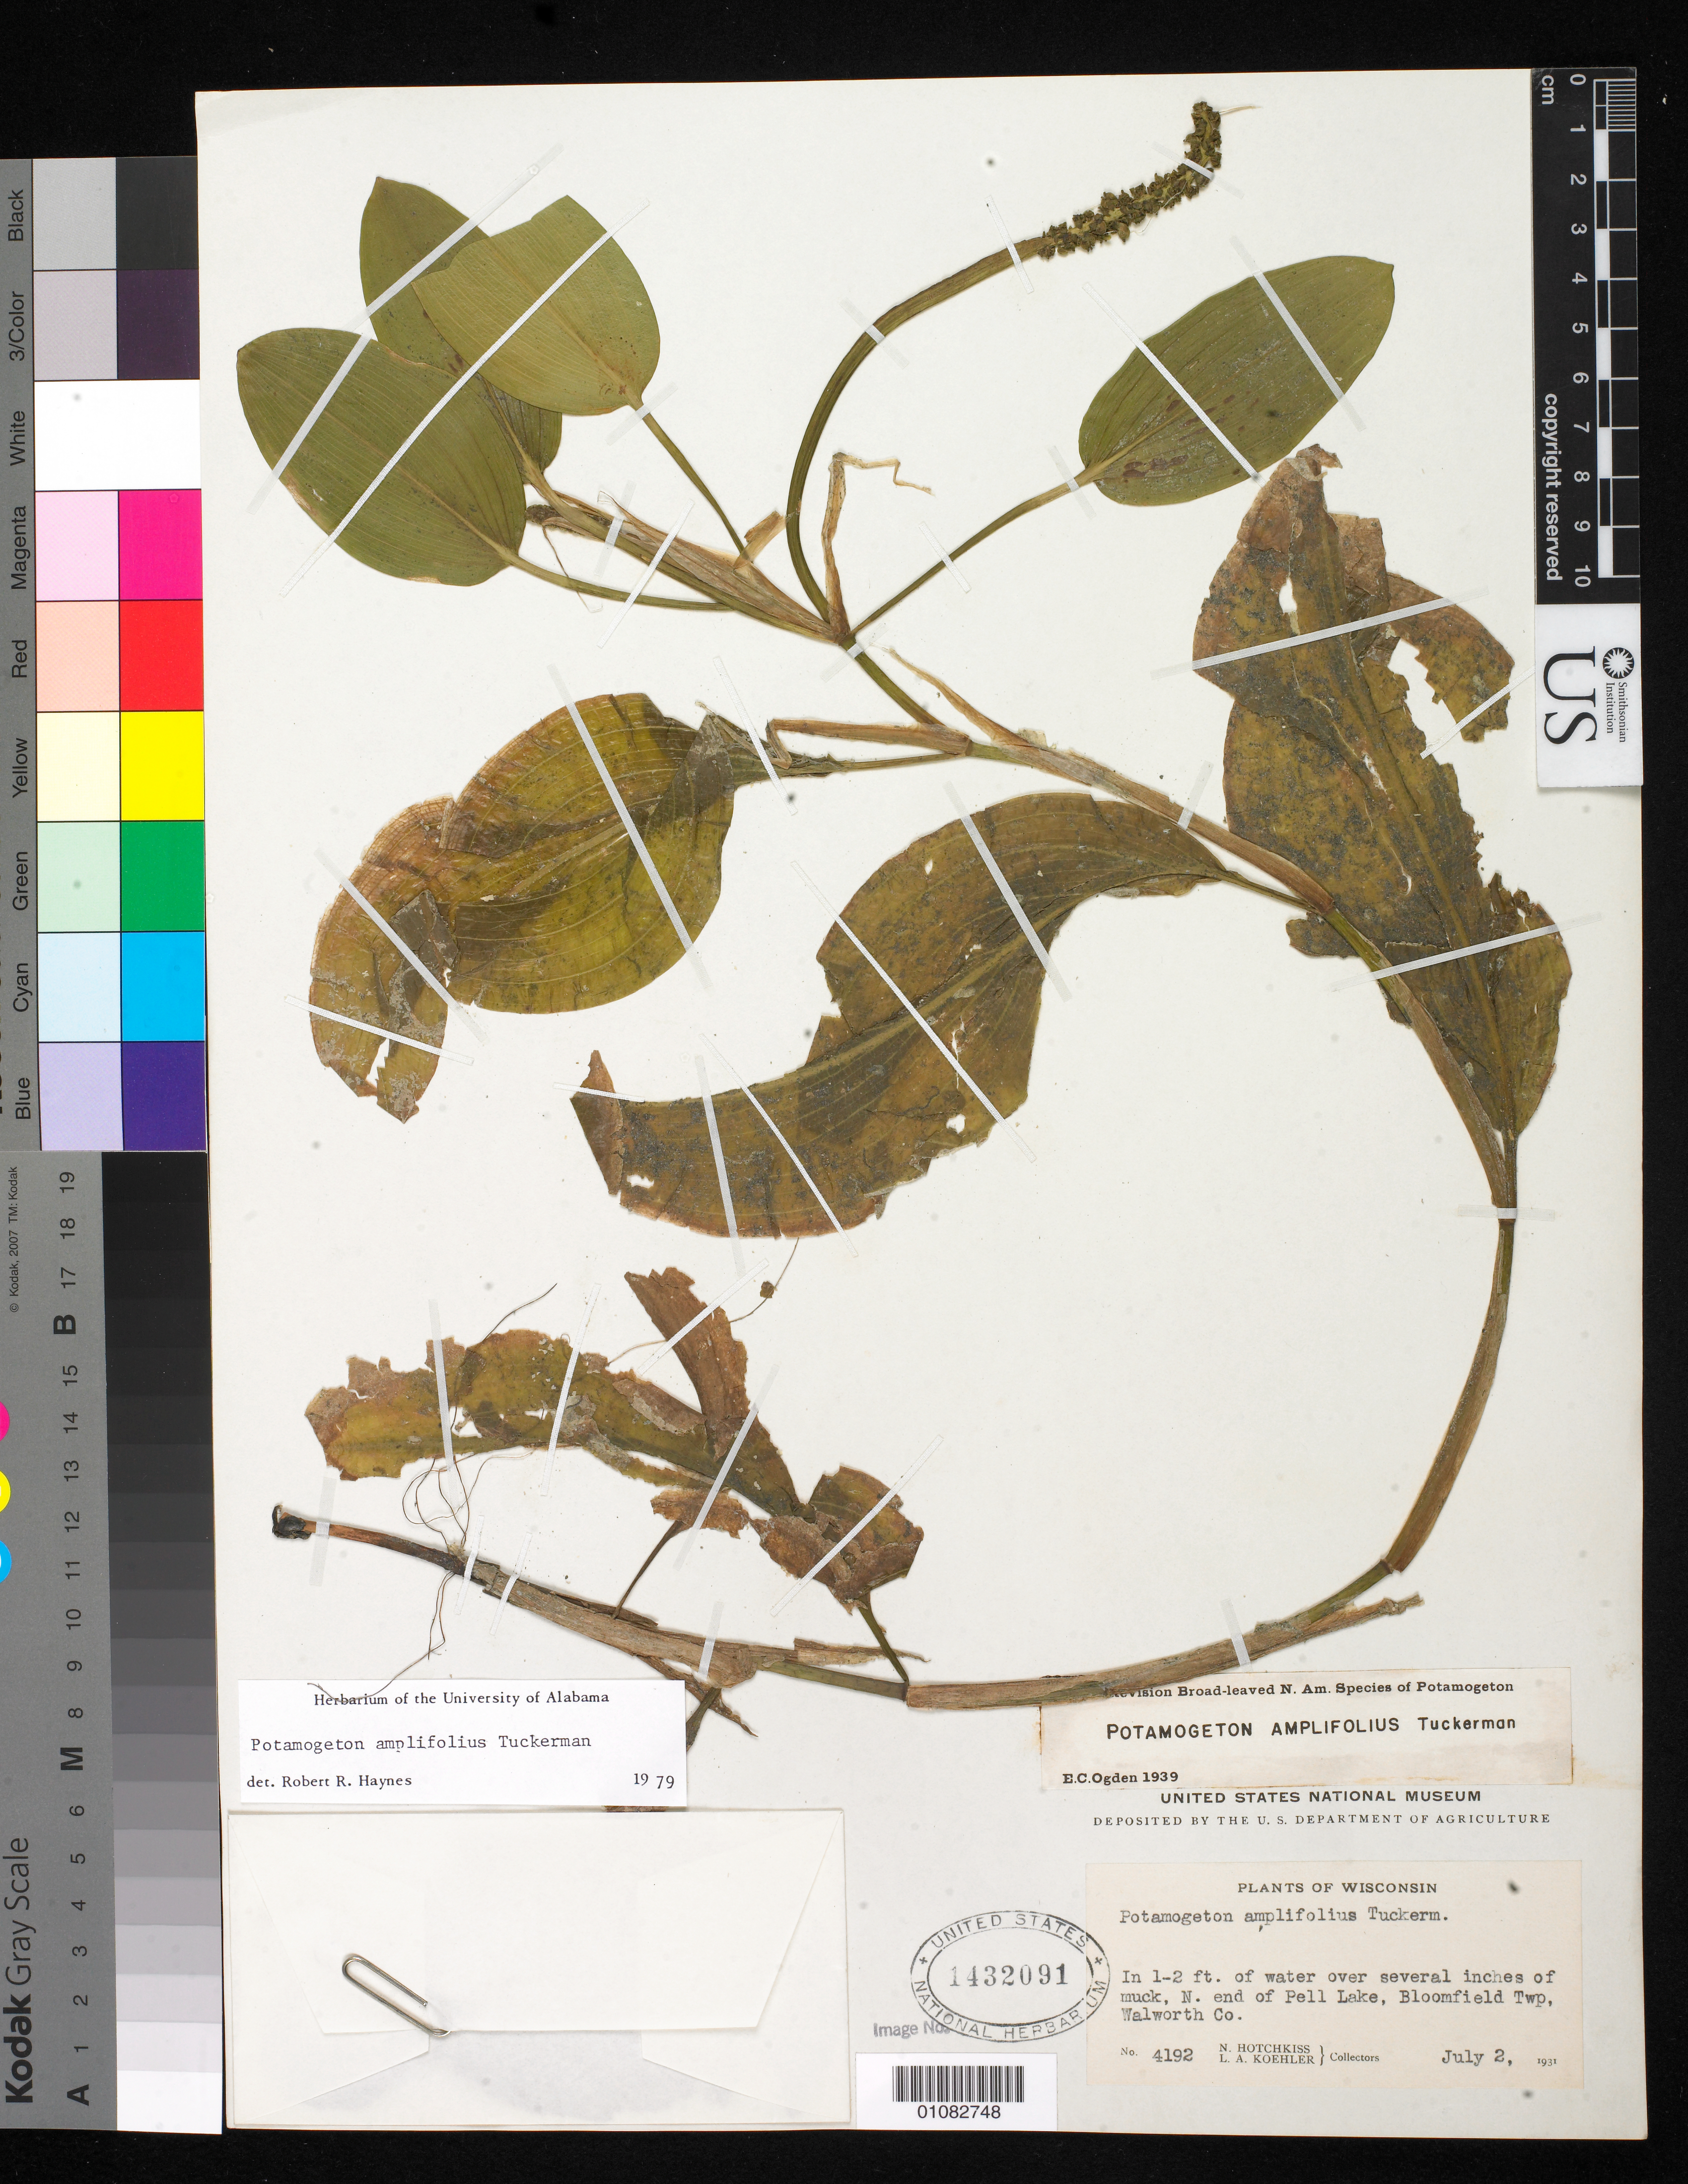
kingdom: Plantae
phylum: Tracheophyta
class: Liliopsida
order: Alismatales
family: Potamogetonaceae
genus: Potamogeton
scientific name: Potamogeton amplifolius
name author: Tuckerm.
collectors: N. Hotchkiss & L. Koehler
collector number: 4192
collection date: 1931-07-02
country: United States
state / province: Michigan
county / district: Walworth County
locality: Bloomfield Twp., N end of Pell Lake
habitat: In water over several inches of muck.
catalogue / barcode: US 1432091